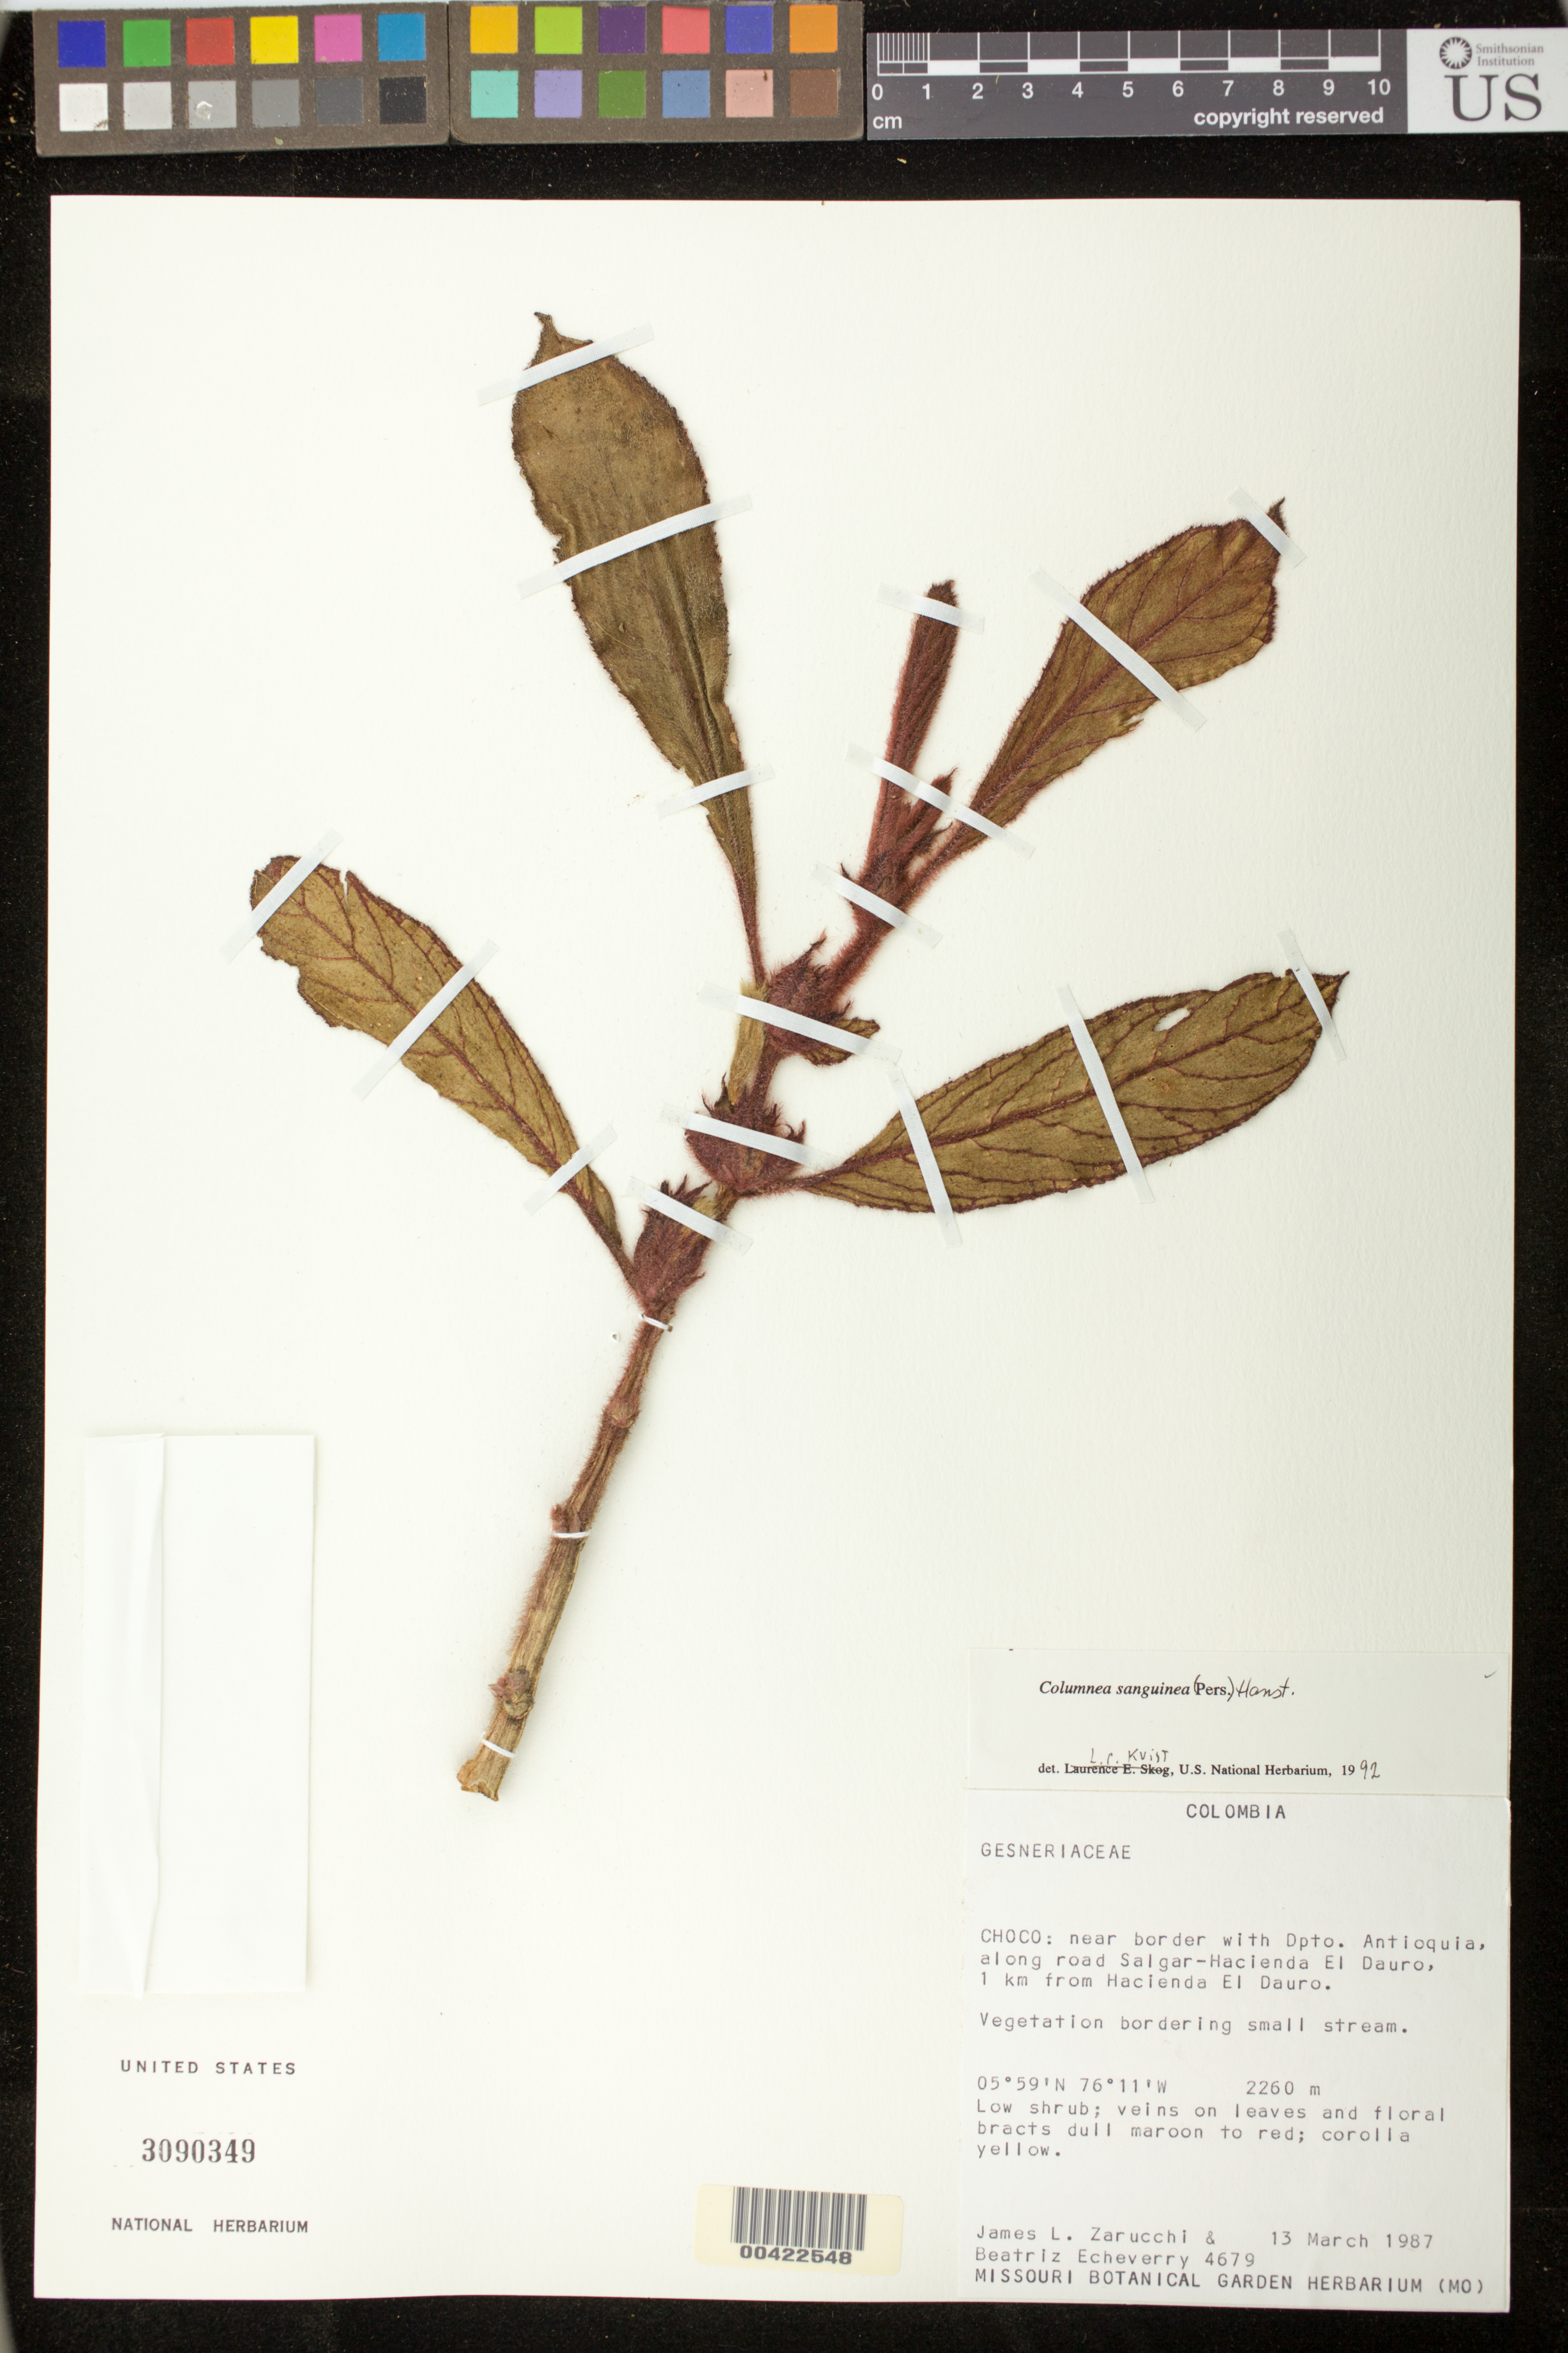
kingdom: Plantae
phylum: Tracheophyta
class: Magnoliopsida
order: Lamiales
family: Gesneriaceae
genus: Columnea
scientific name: Columnea sanguinea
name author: (Pers.) Hanst.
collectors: J. L. Zarucchi & B. Echeverry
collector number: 4679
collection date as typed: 13 Mar 1987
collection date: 1987-03-13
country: Colombia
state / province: Chocó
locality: Salgar - Hacienda El Dauro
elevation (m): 2260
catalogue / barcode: US 3090349